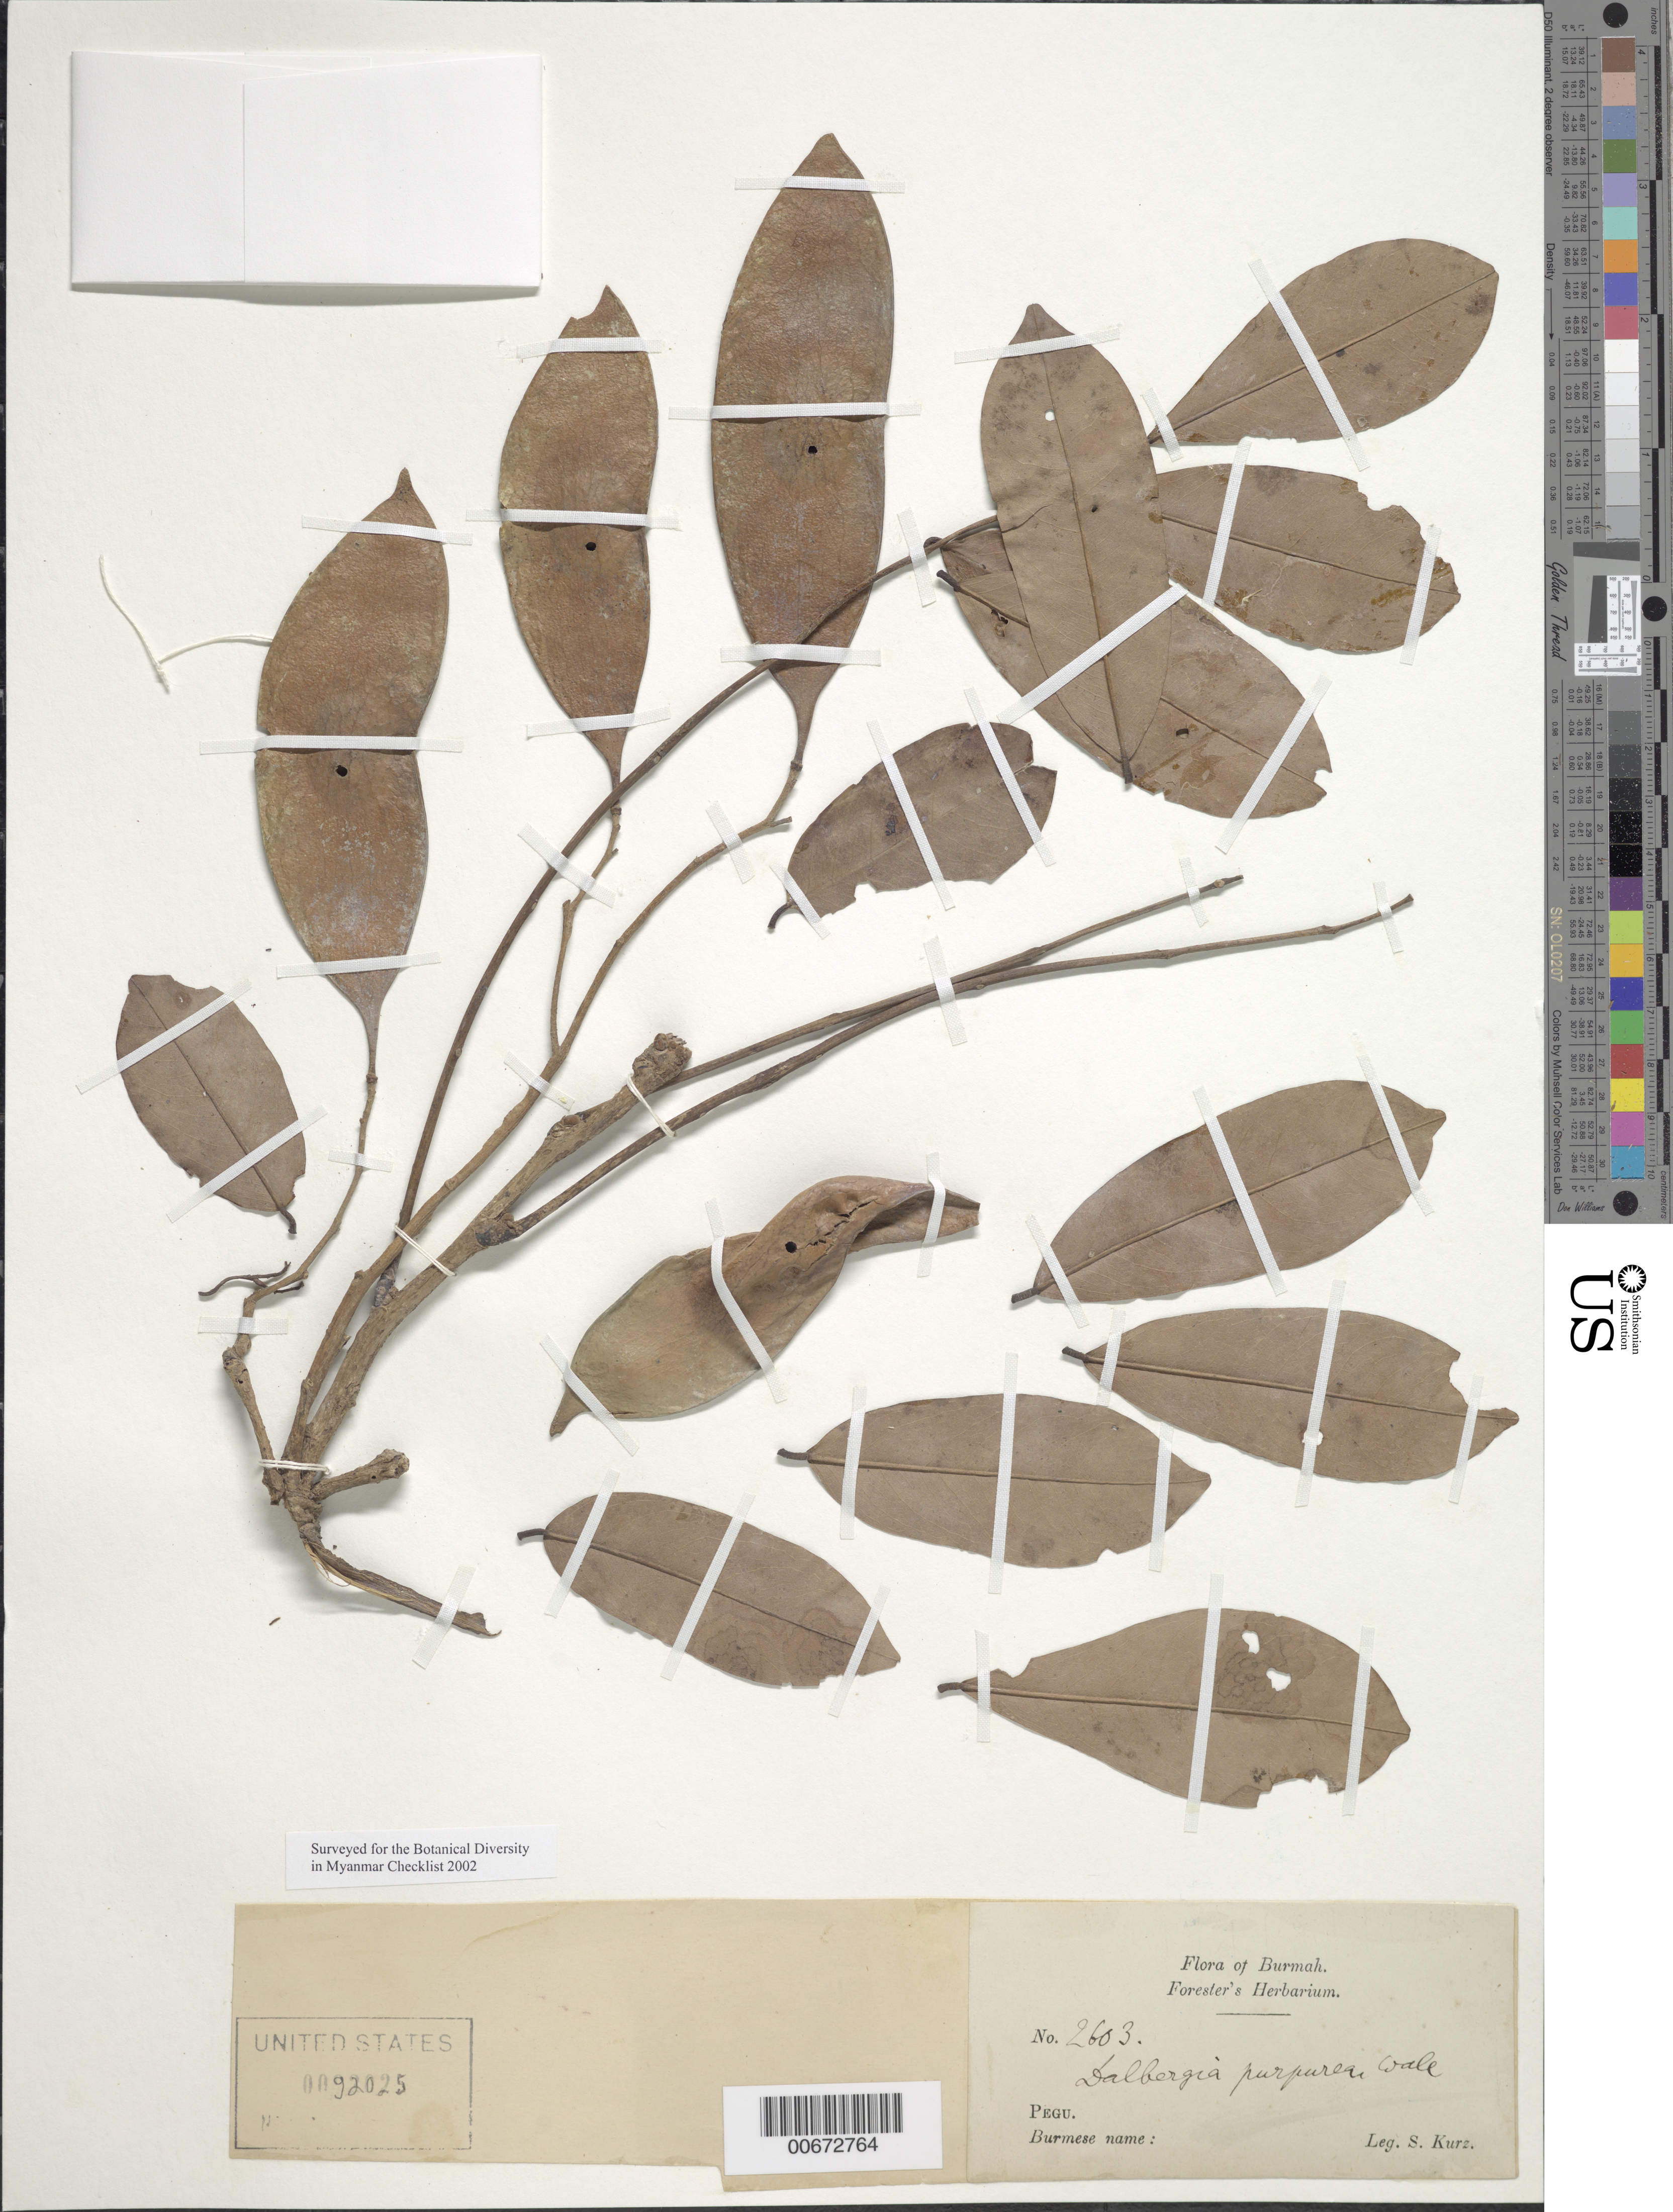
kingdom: Plantae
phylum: Tracheophyta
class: Magnoliopsida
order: Fabales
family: Fabaceae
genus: Dalbergia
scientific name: Dalbergia purpurea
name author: Wall.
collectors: S. Kurz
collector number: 2603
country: Myanmar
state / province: Bago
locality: Pegu..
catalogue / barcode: US 92025